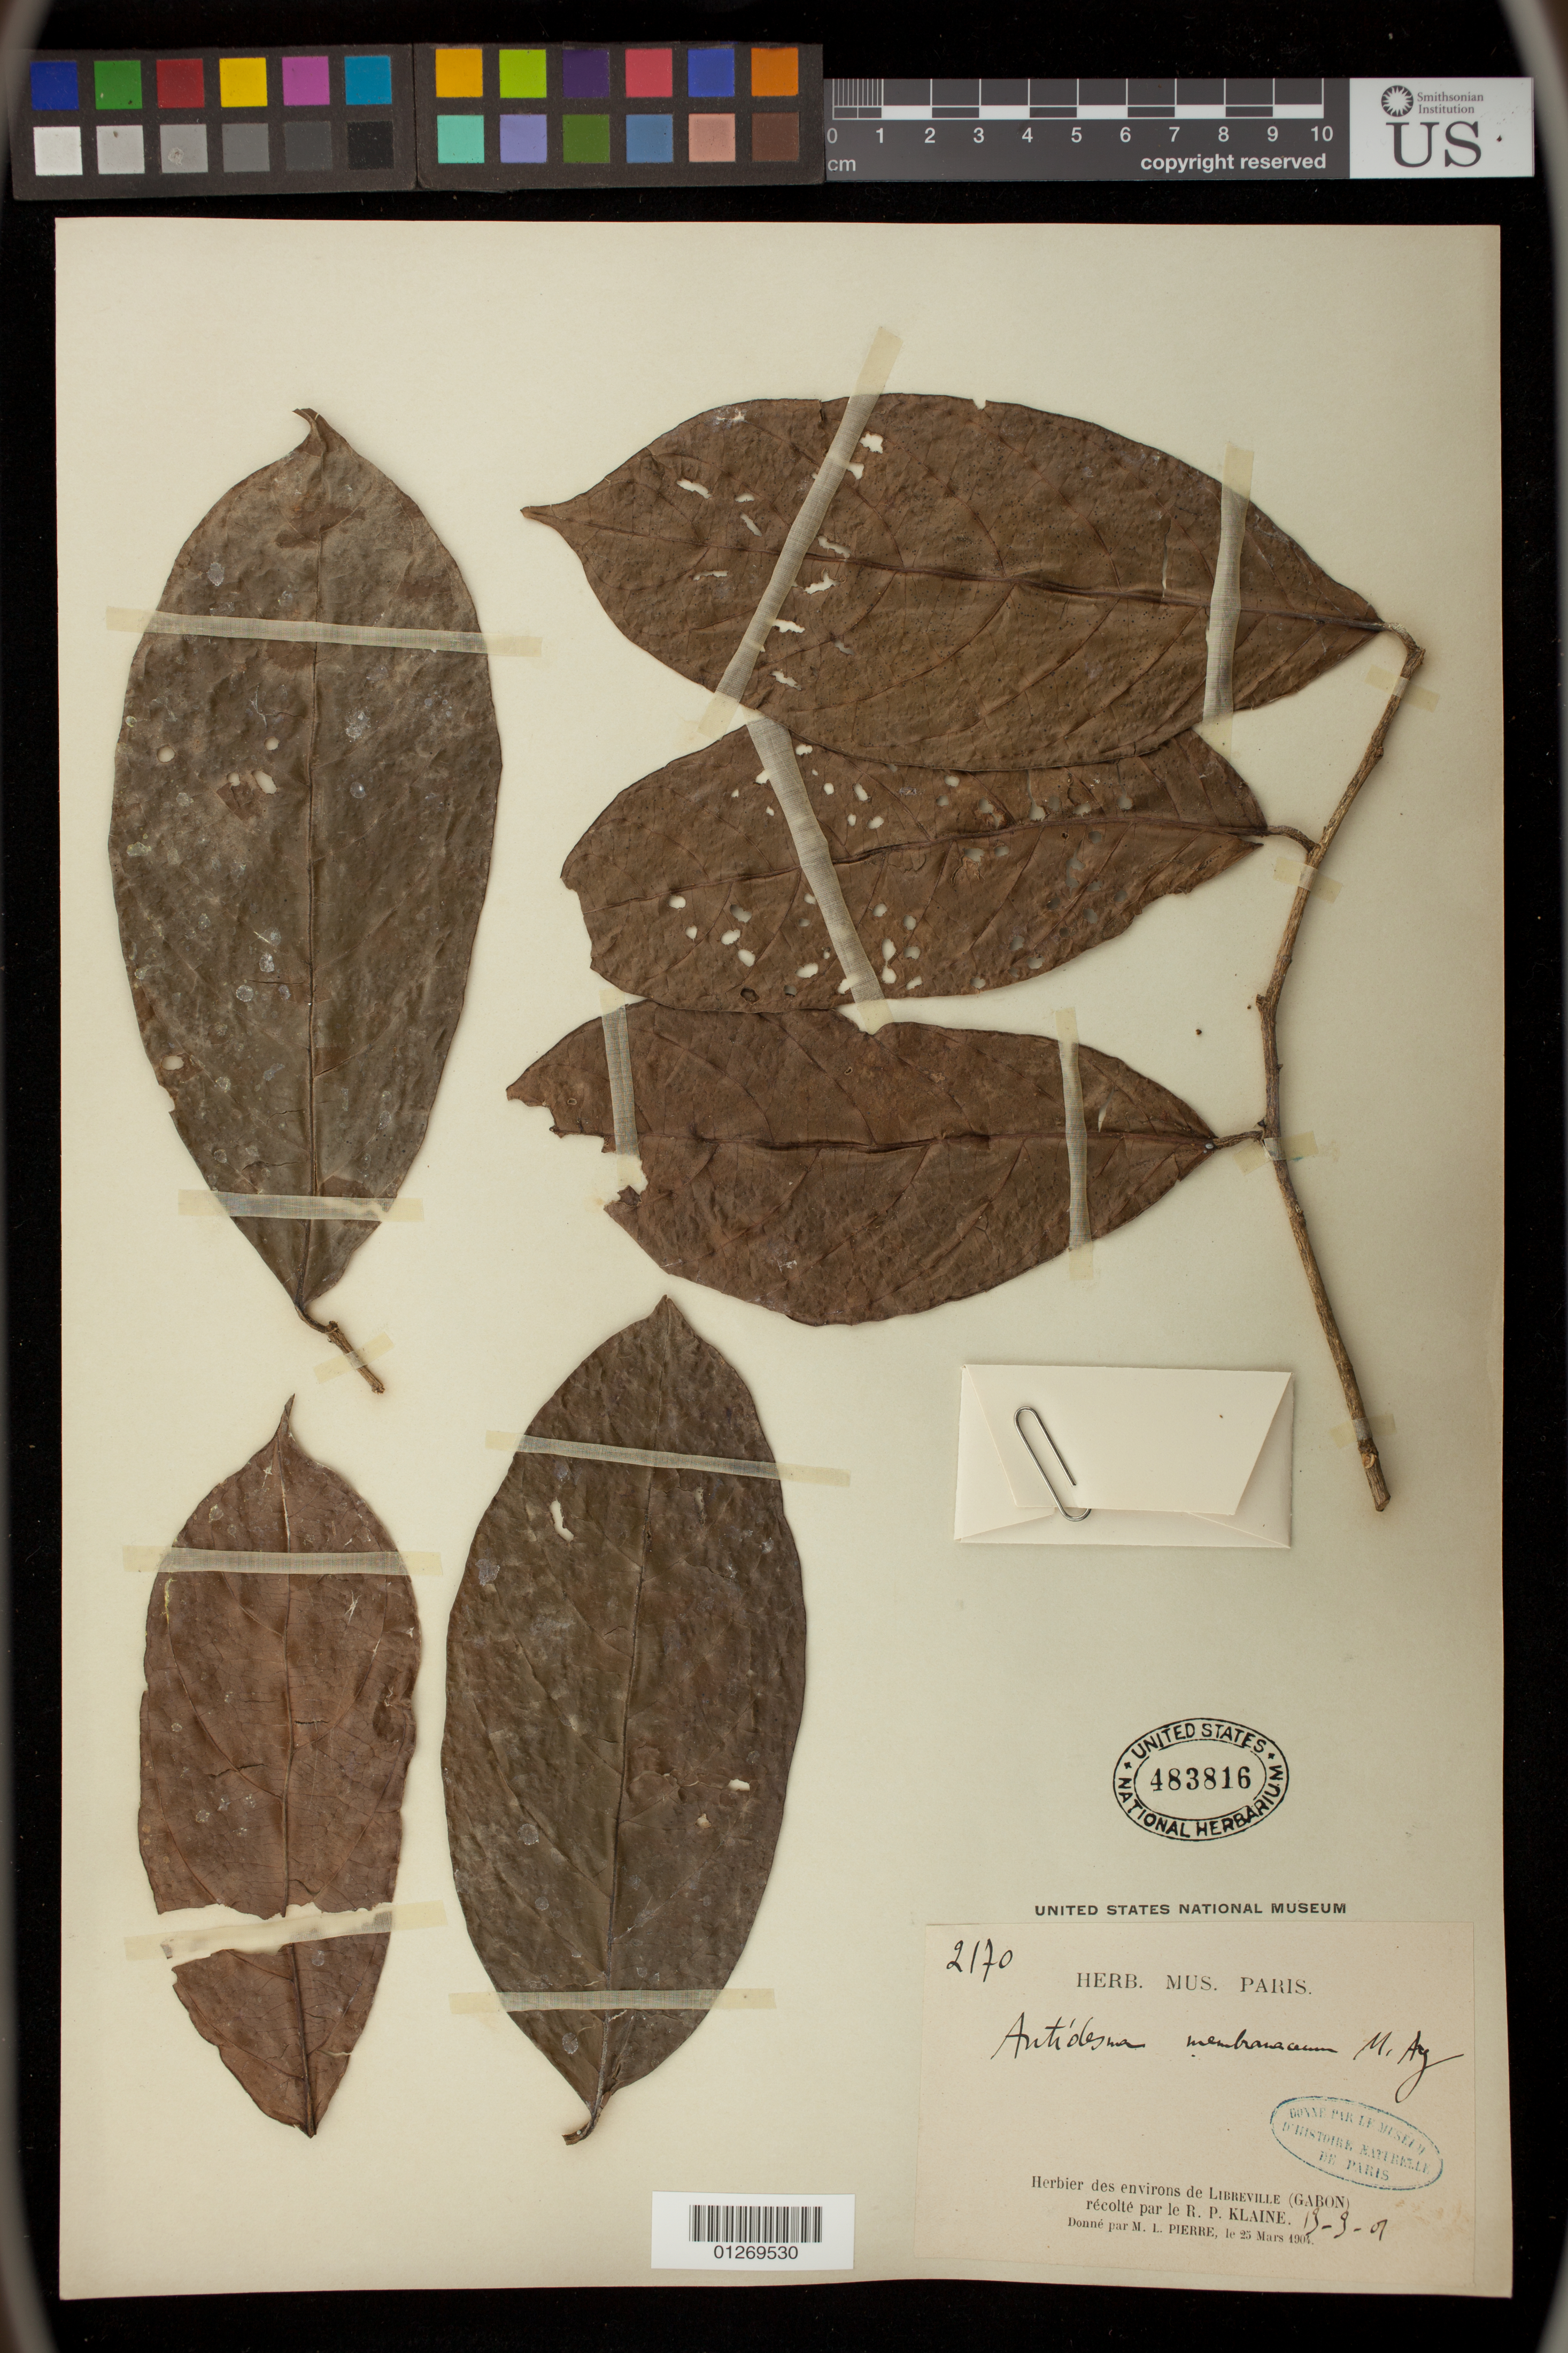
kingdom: Plantae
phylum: Tracheophyta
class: Magnoliopsida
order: Malpighiales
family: Phyllanthaceae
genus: Antidesma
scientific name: Antidesma membranaceum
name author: Müll. Arg.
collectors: R. Klaine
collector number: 2170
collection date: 1901-03-13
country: Gabon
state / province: Estuaire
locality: Libreville (Gabon)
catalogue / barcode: US 483816